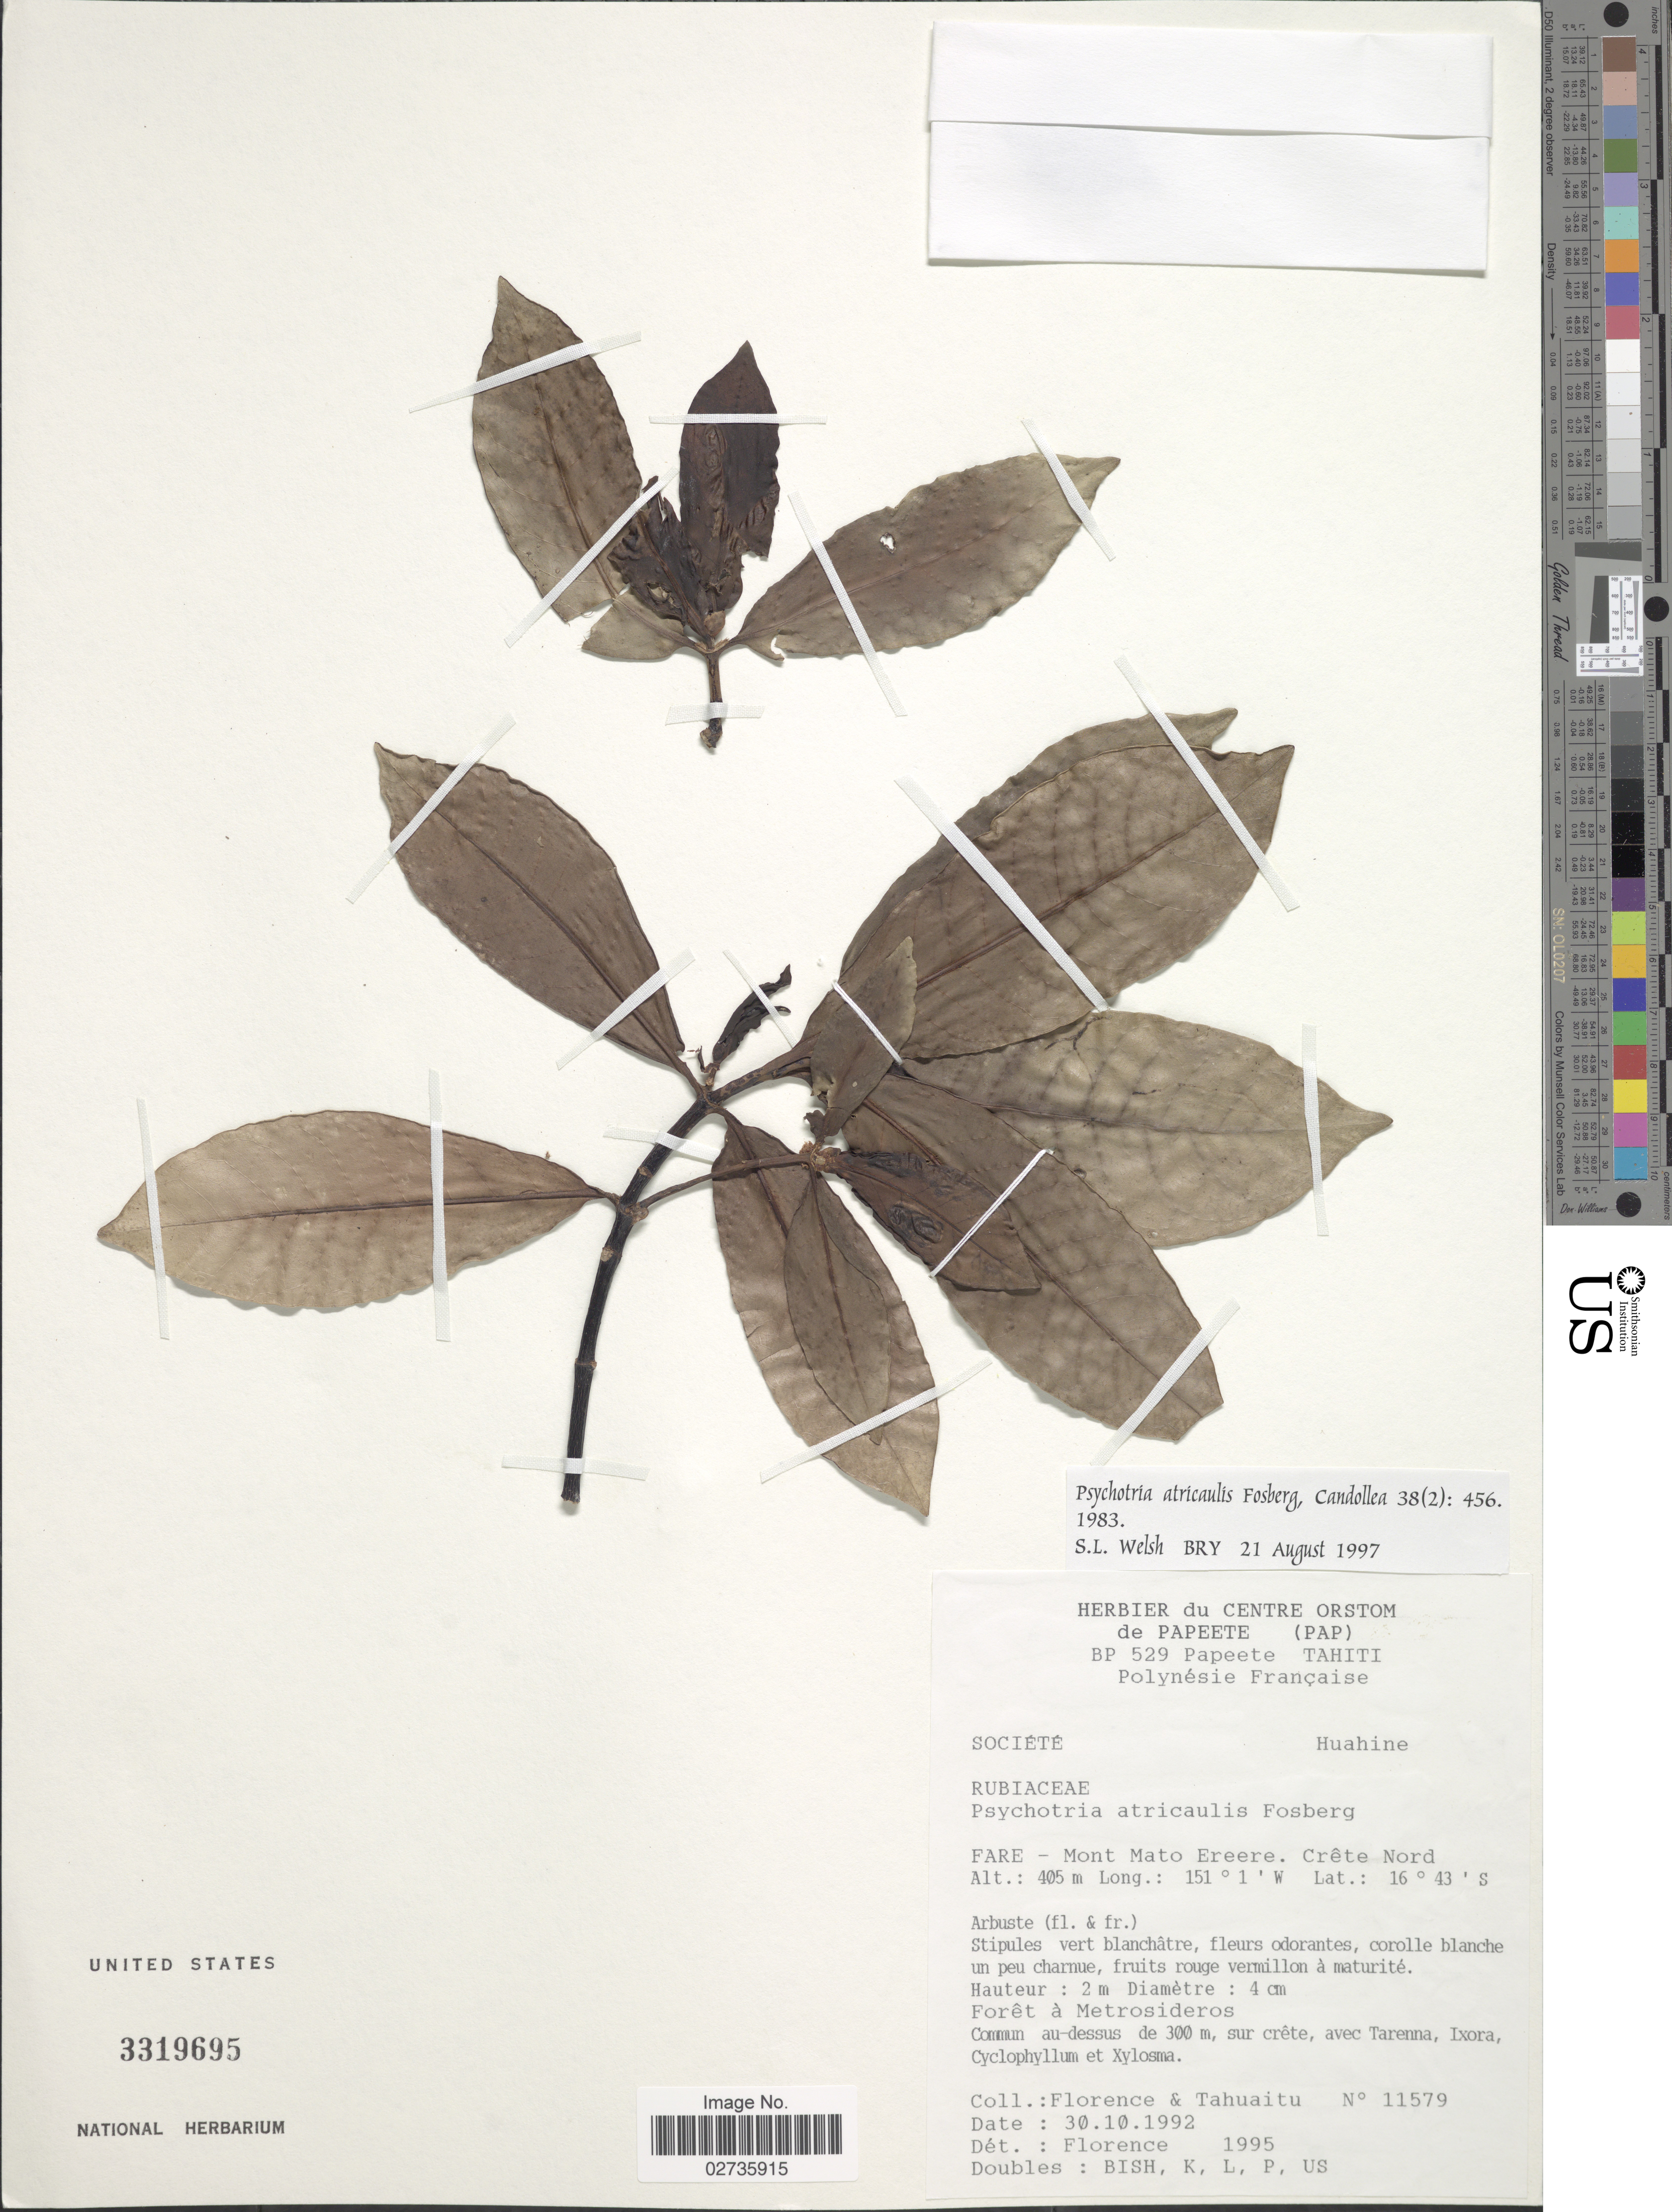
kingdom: Plantae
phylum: Tracheophyta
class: Magnoliopsida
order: Gentianales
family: Rubiaceae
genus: Psychotria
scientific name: Psychotria atricaulis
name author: Fosberg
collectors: -. Florence & -. Tahuaitu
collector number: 11579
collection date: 1992-10-30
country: French Polynesia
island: Huahine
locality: Société, Huahine, Fare - Mont Mato Ereere, Crête Nord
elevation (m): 405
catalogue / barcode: US 3319695